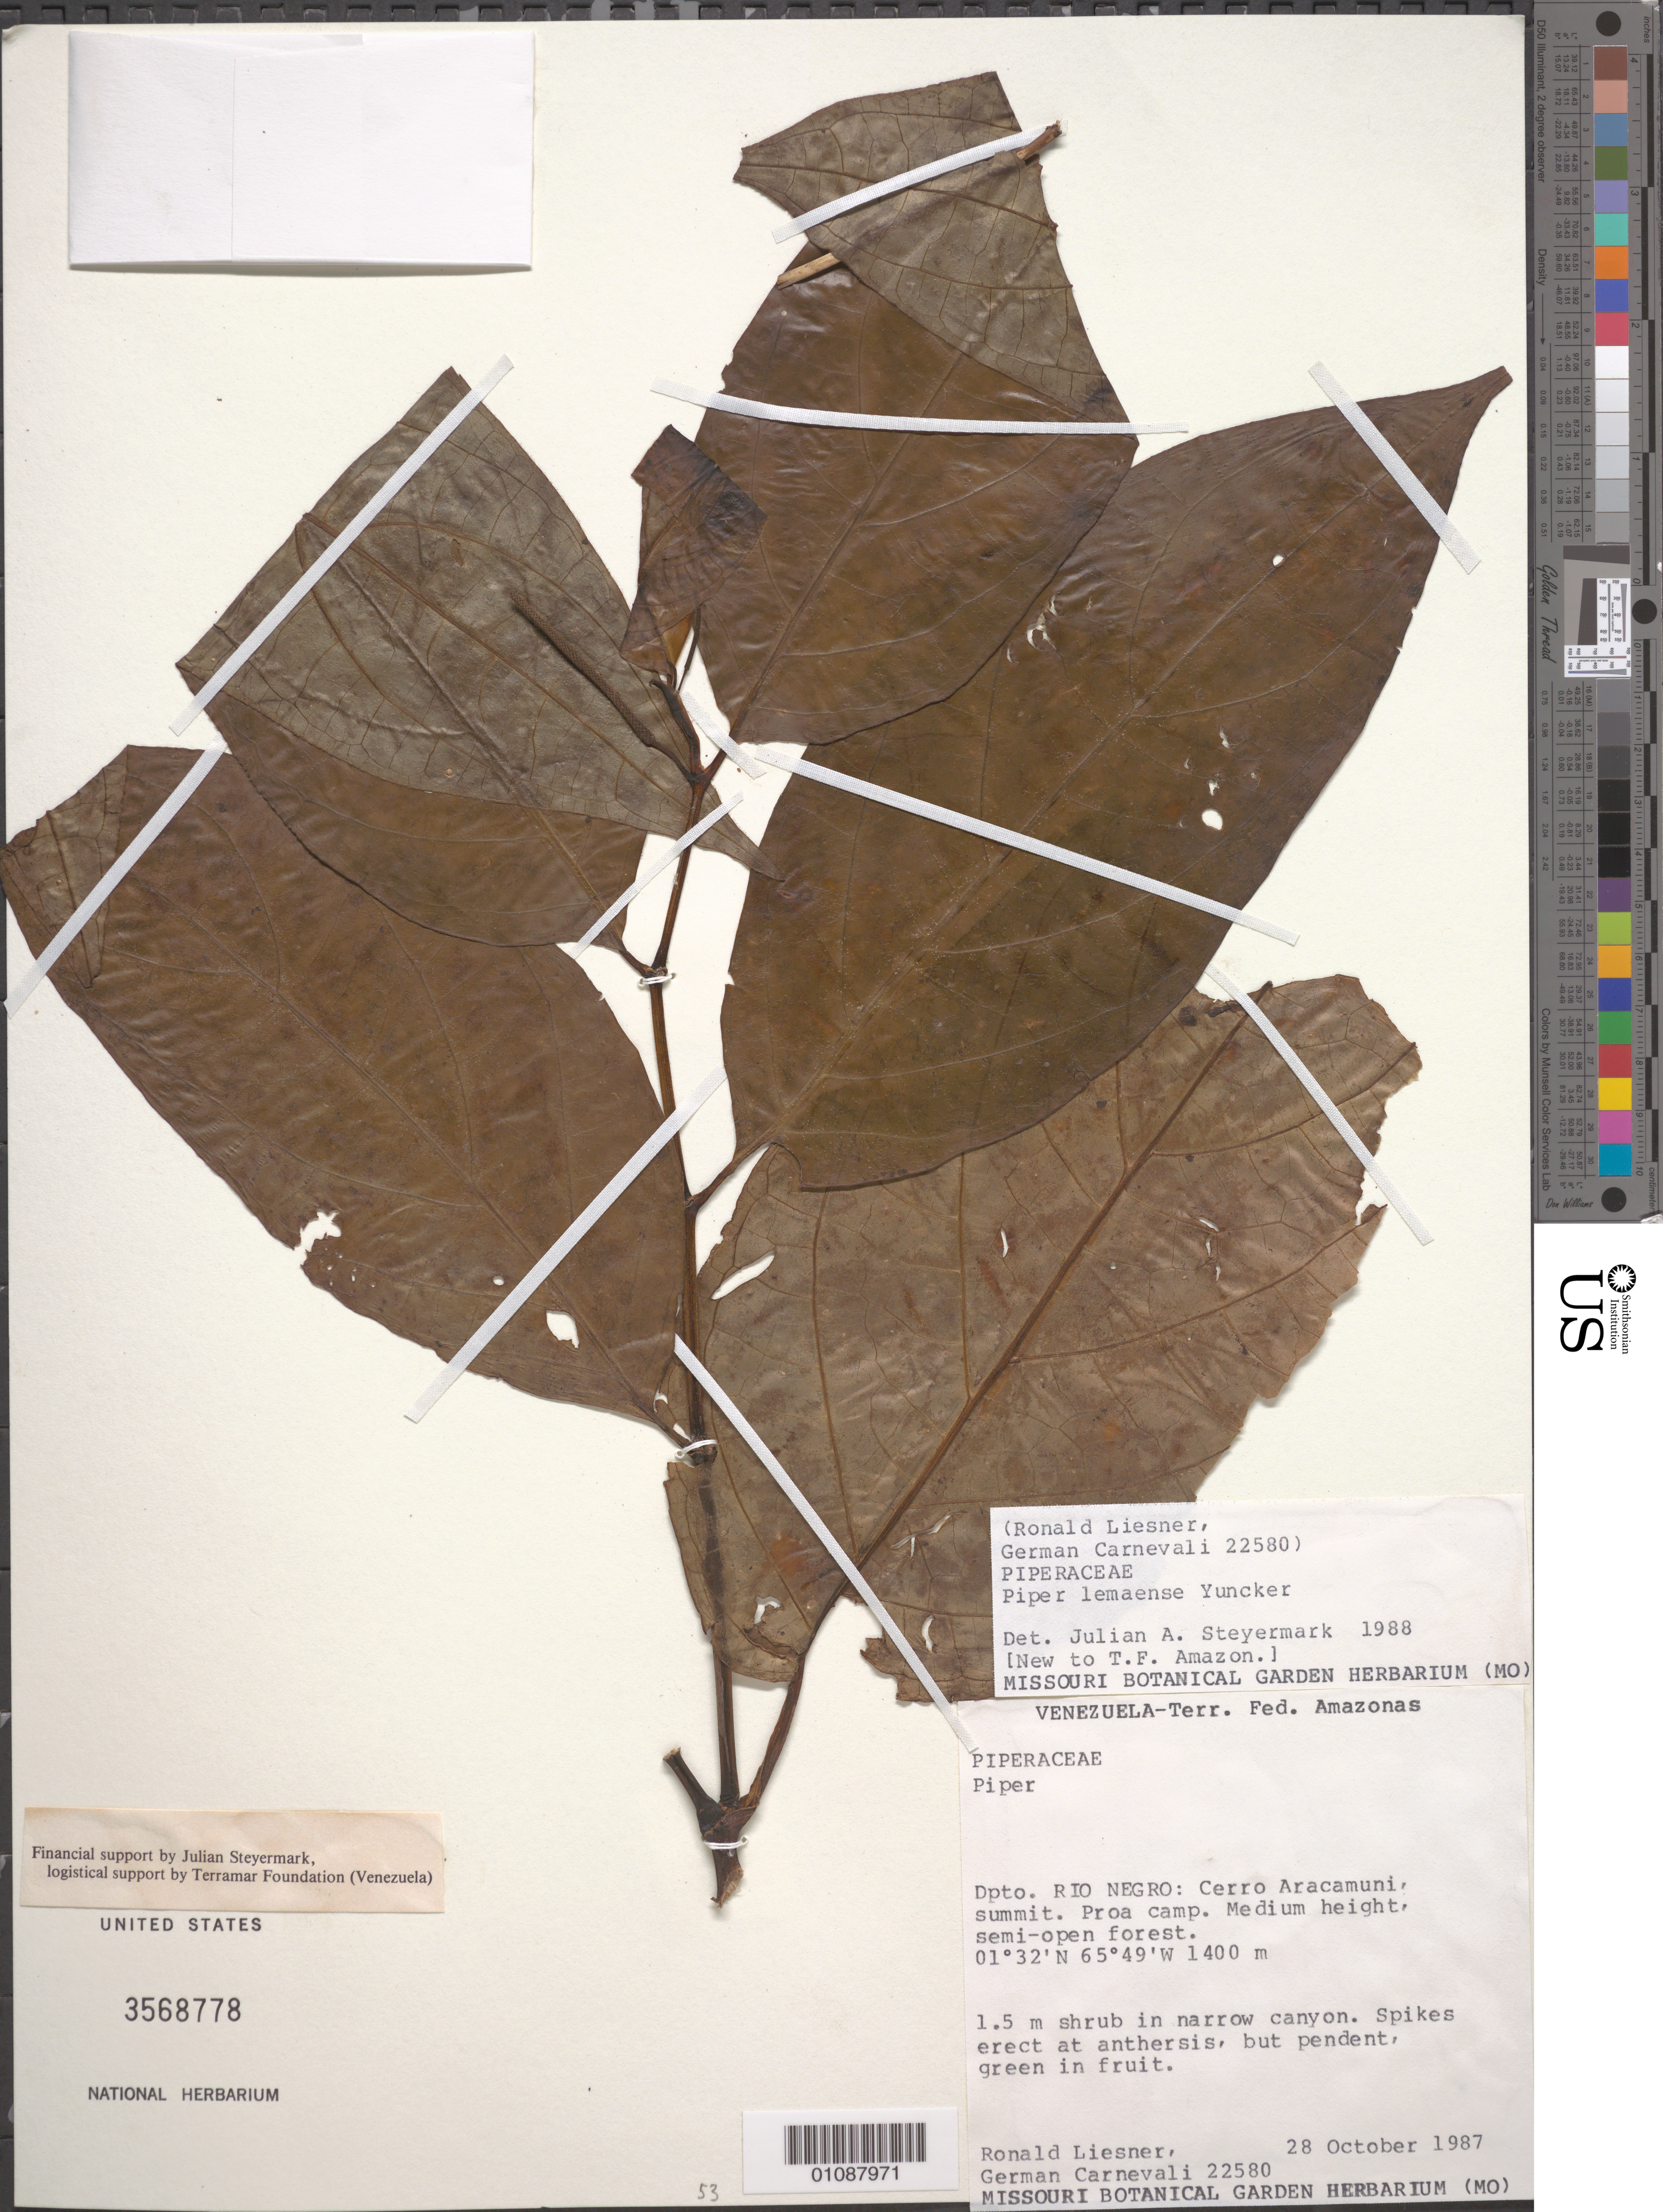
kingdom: Plantae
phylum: Tracheophyta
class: Magnoliopsida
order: Piperales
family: Piperaceae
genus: Piper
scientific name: Piper lemaense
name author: Yunck.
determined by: Steyermark, Julian A., (VEN)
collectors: R. L. Liesner & G. Carnevali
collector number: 22580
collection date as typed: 28-Oct-87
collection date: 1987-10-28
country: Venezuela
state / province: Amazonas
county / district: Río Negro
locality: Cerro Aracamuni, summit; Proa camp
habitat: Medium height, semi-open forest; in narrow canyon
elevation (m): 1400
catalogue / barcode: US 3568778